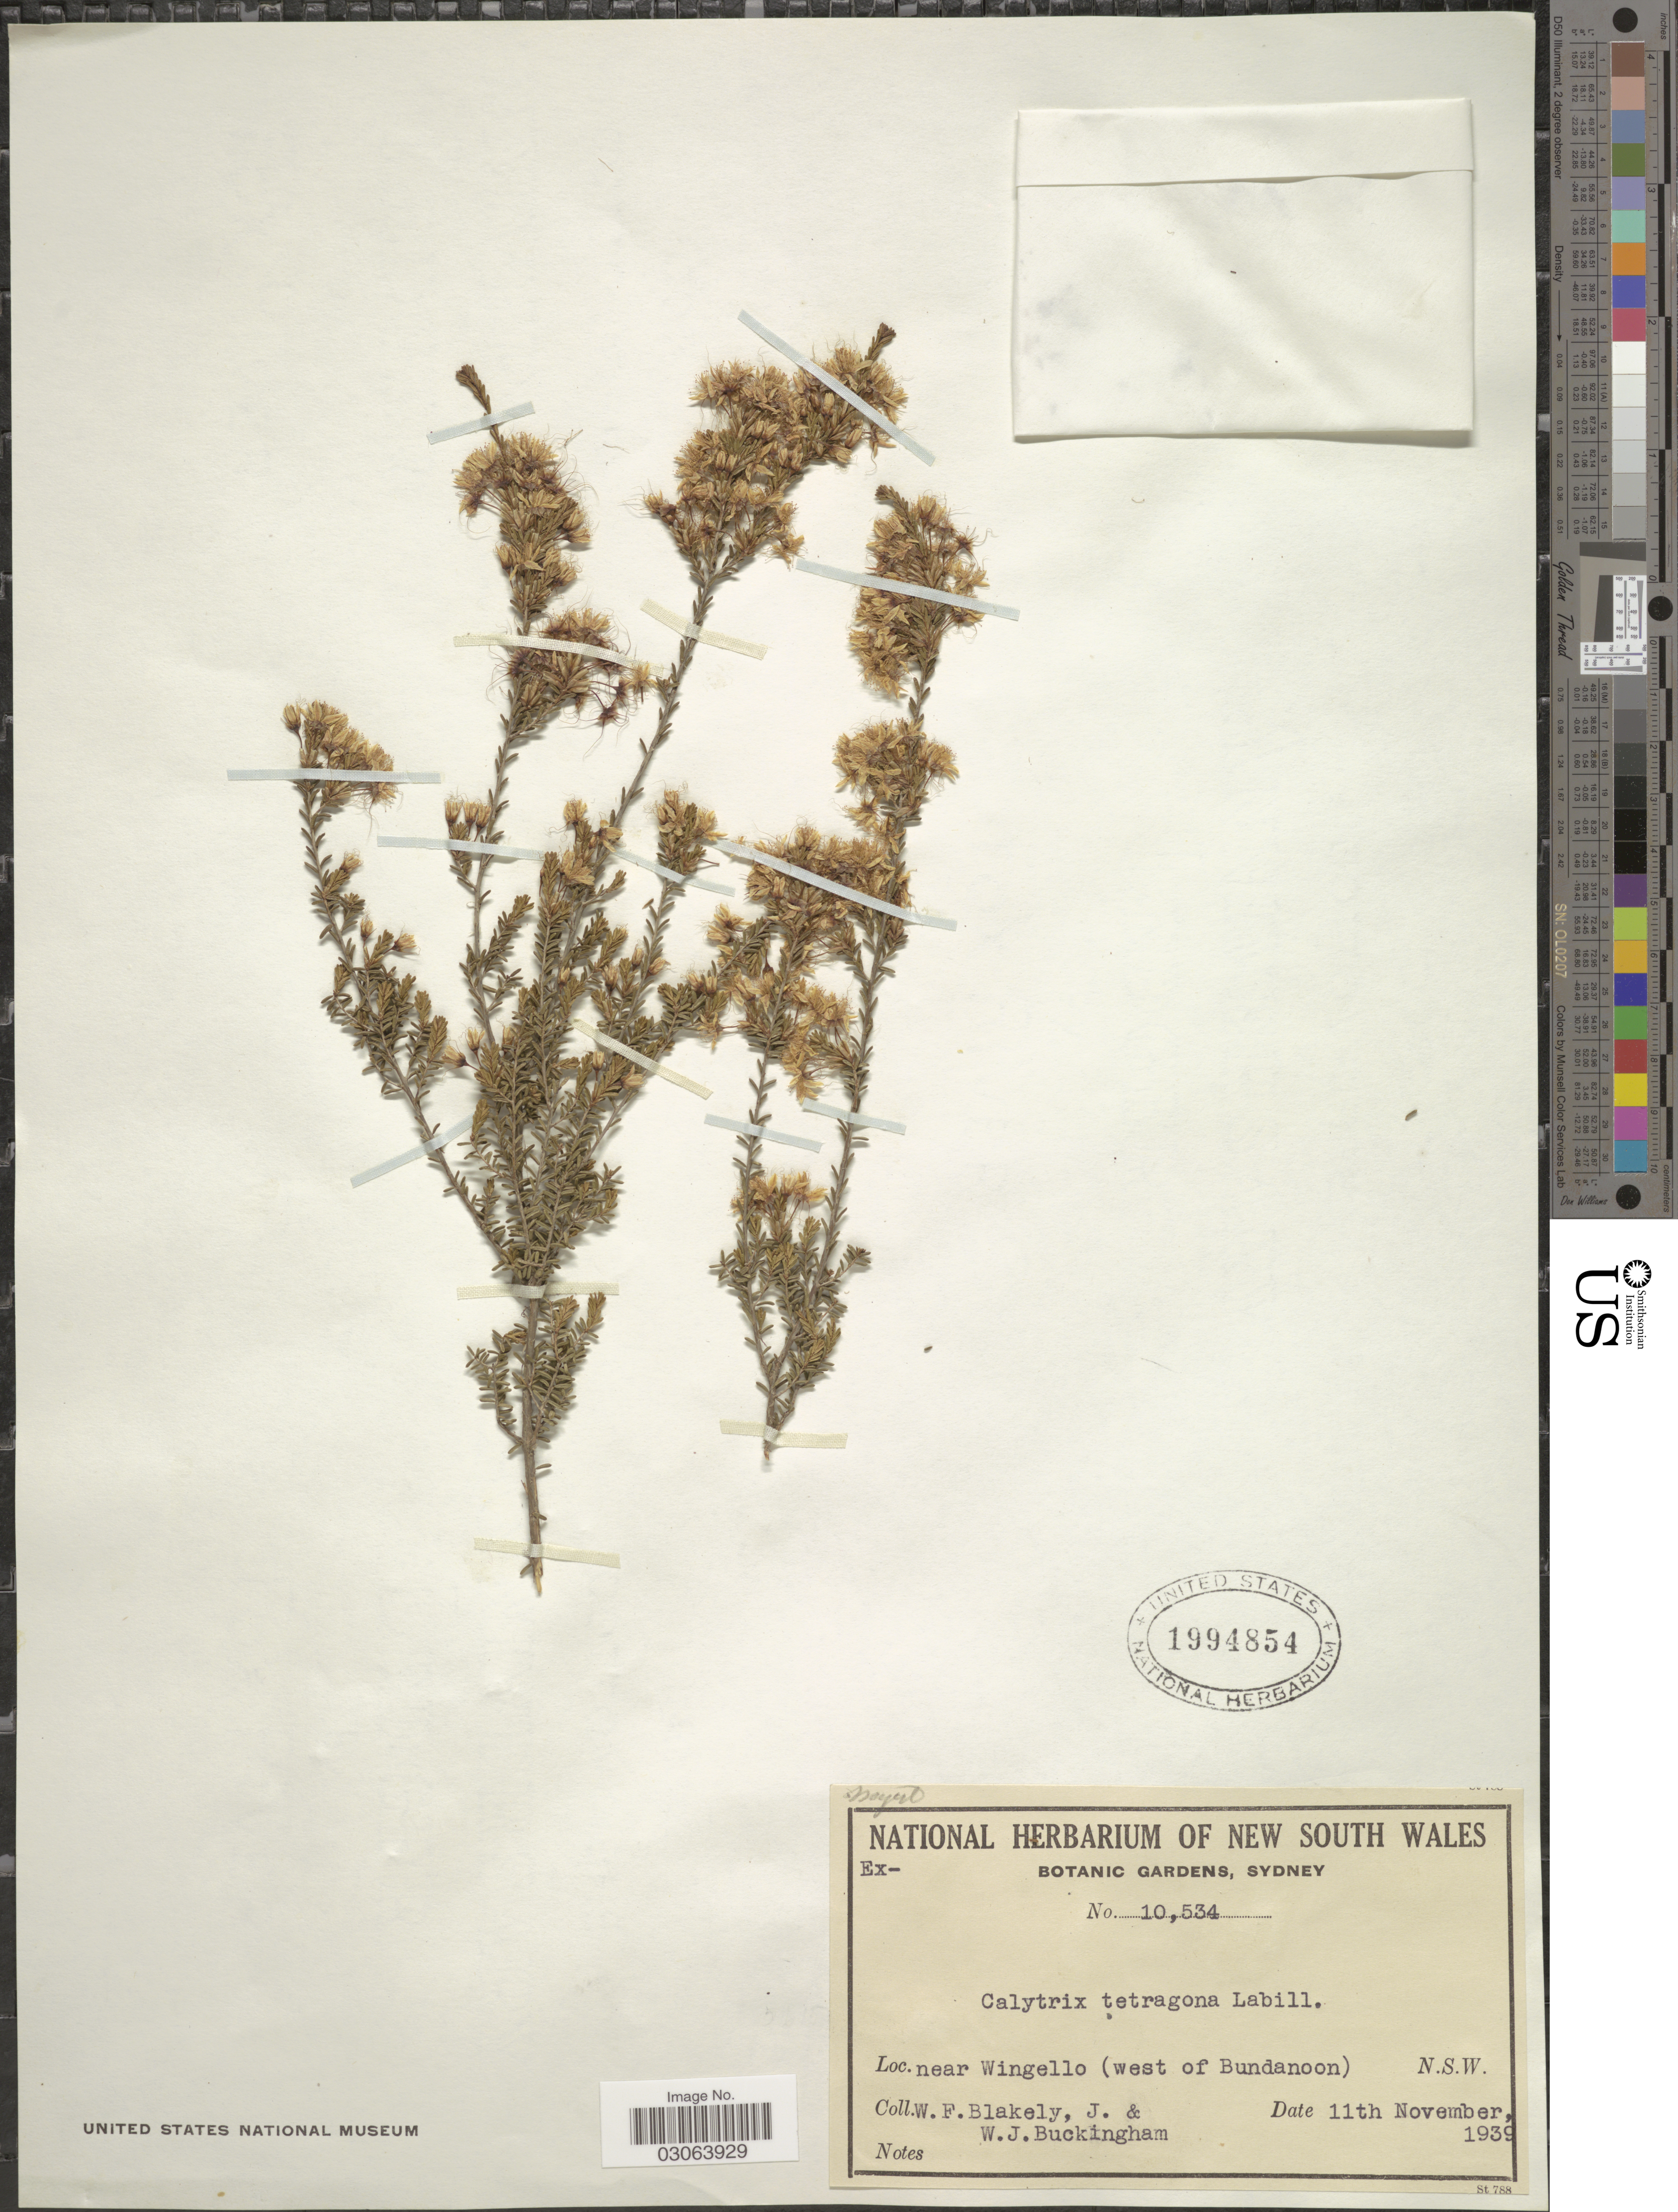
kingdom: Plantae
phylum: Tracheophyta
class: Magnoliopsida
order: Myrtales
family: Myrtaceae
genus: Calytrix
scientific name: Calytrix tetragona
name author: Labill.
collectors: W. Blakely & W. Buckingham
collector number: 10534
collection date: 1939-11-11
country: Australia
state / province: New South Wales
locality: Near Wingello (west of Bundanoon).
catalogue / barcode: US 1994854